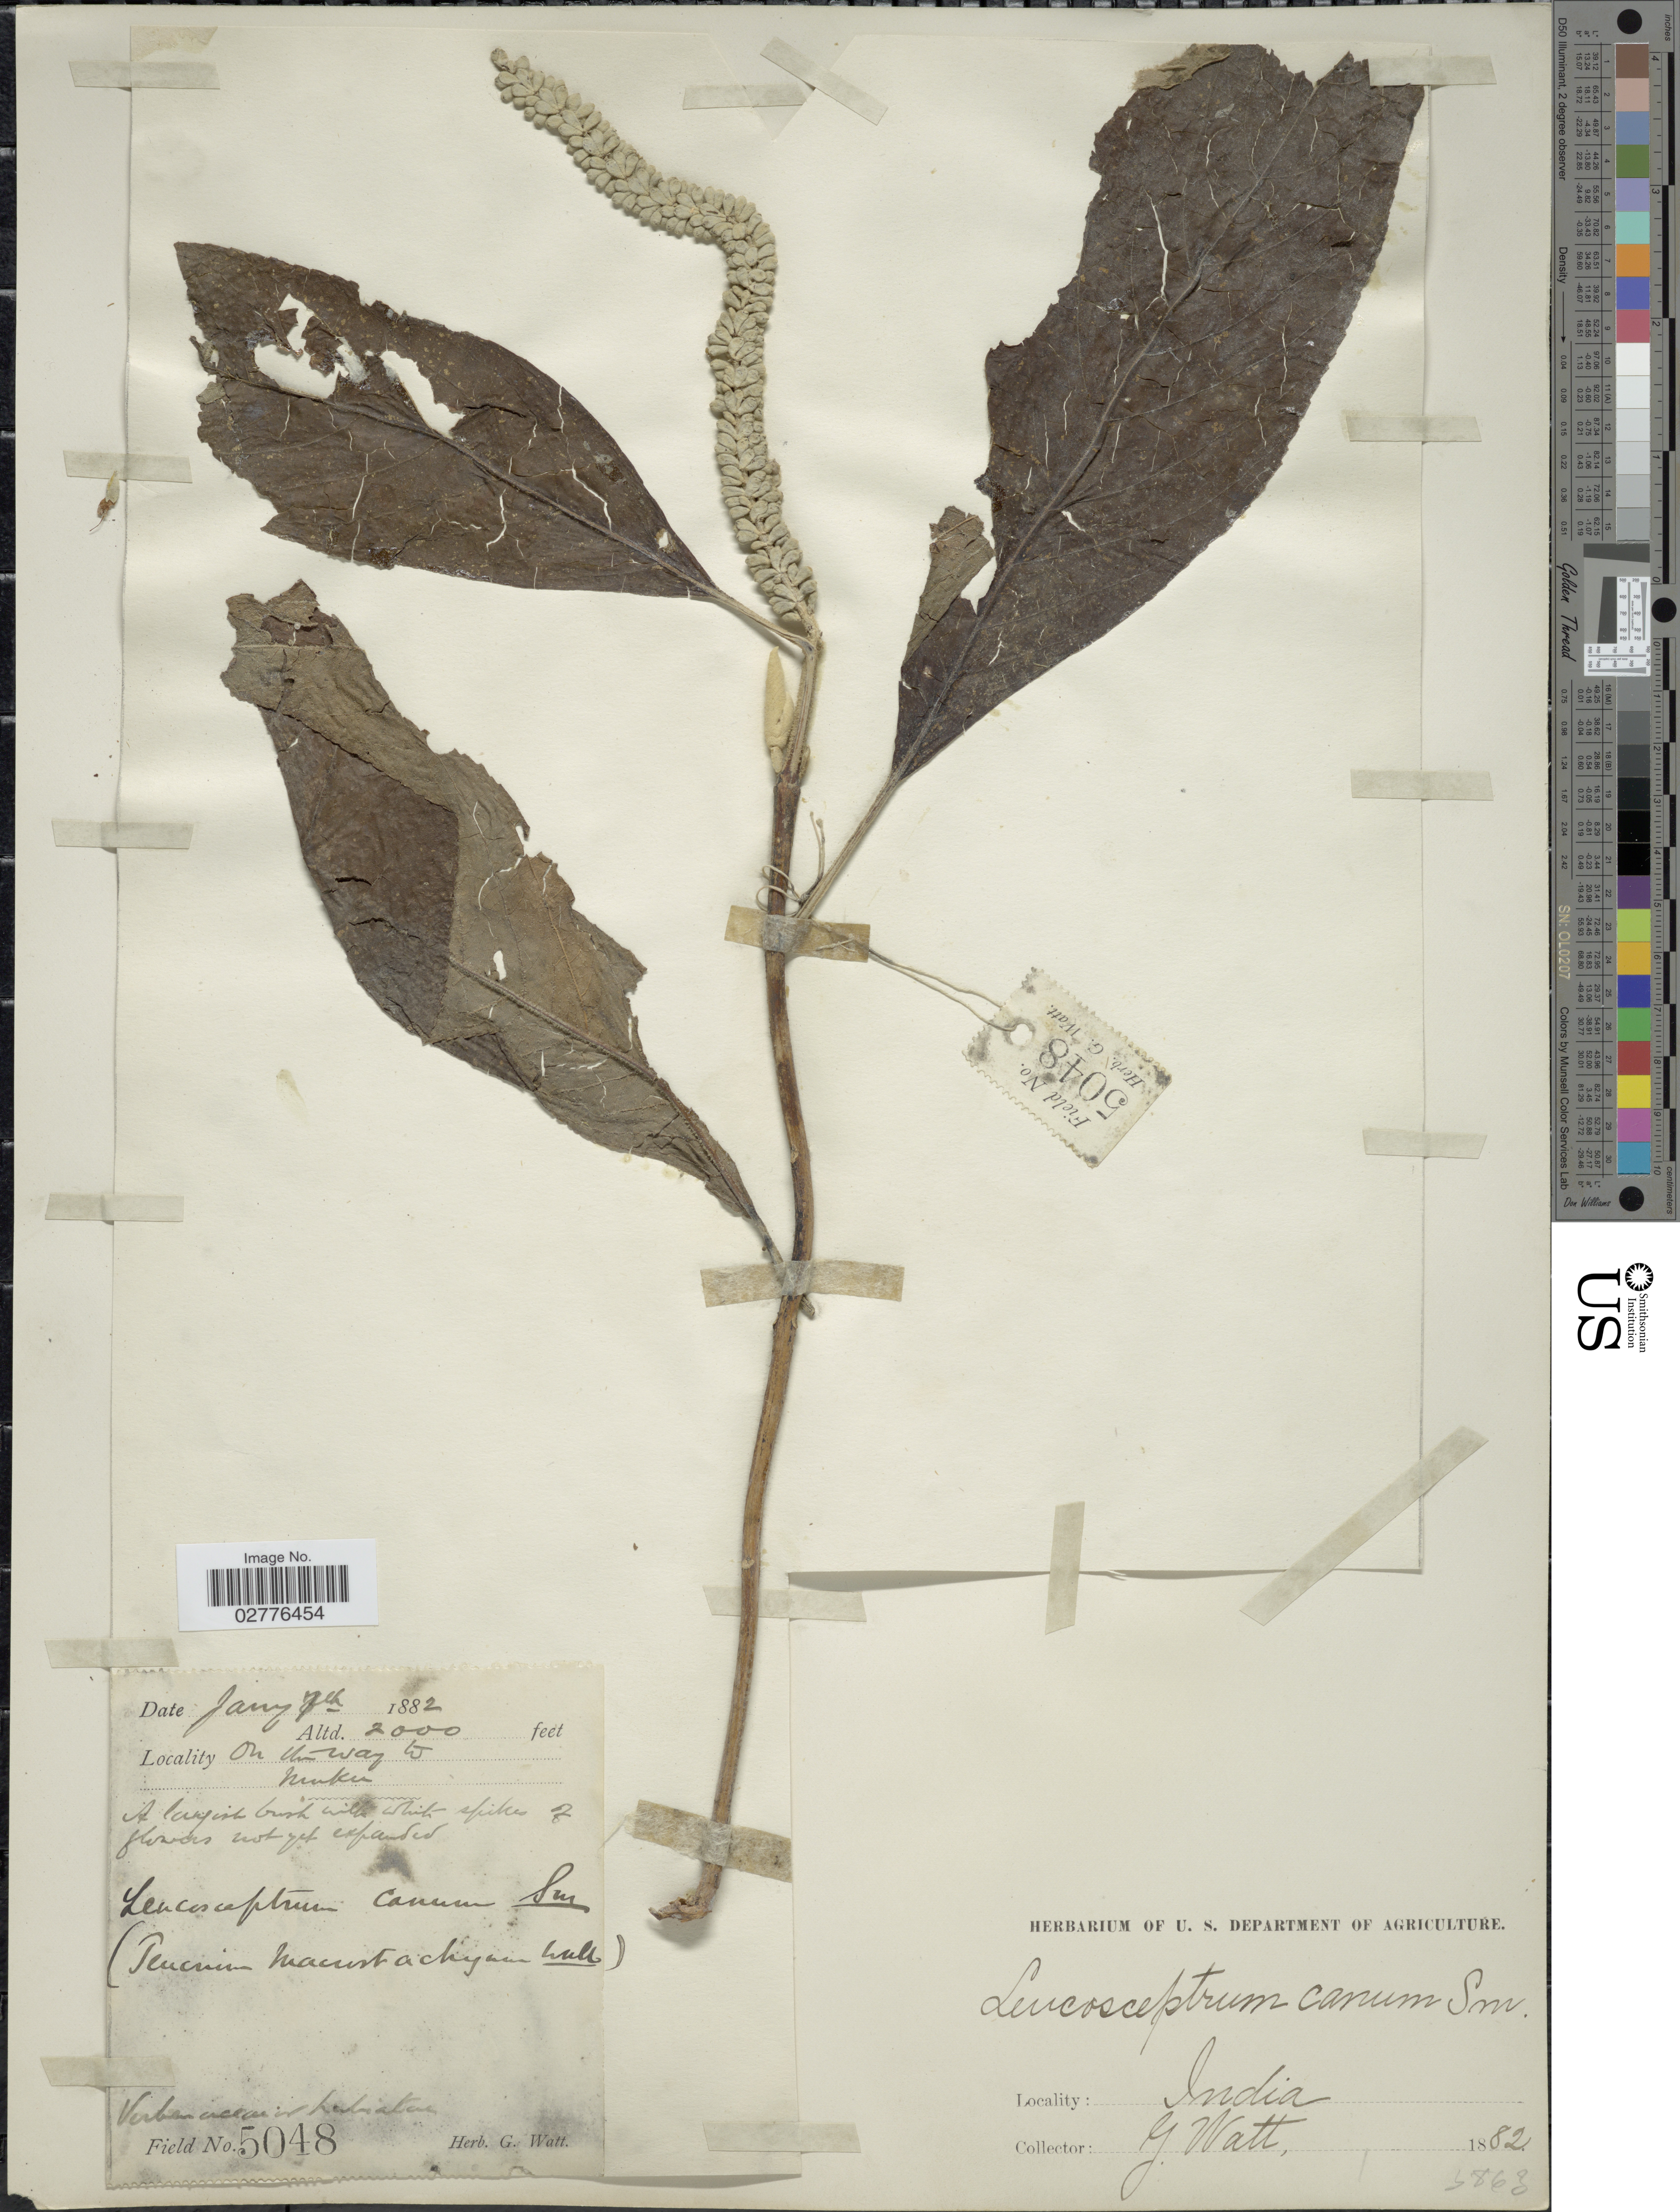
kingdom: Plantae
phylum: Tracheophyta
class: Magnoliopsida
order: Lamiales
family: Lamiaceae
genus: Leucosceptrum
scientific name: Leucosceptrum canum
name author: Sm.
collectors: G. Watt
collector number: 5048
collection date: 1882-01-07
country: India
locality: On the way to Menker [interpreted]